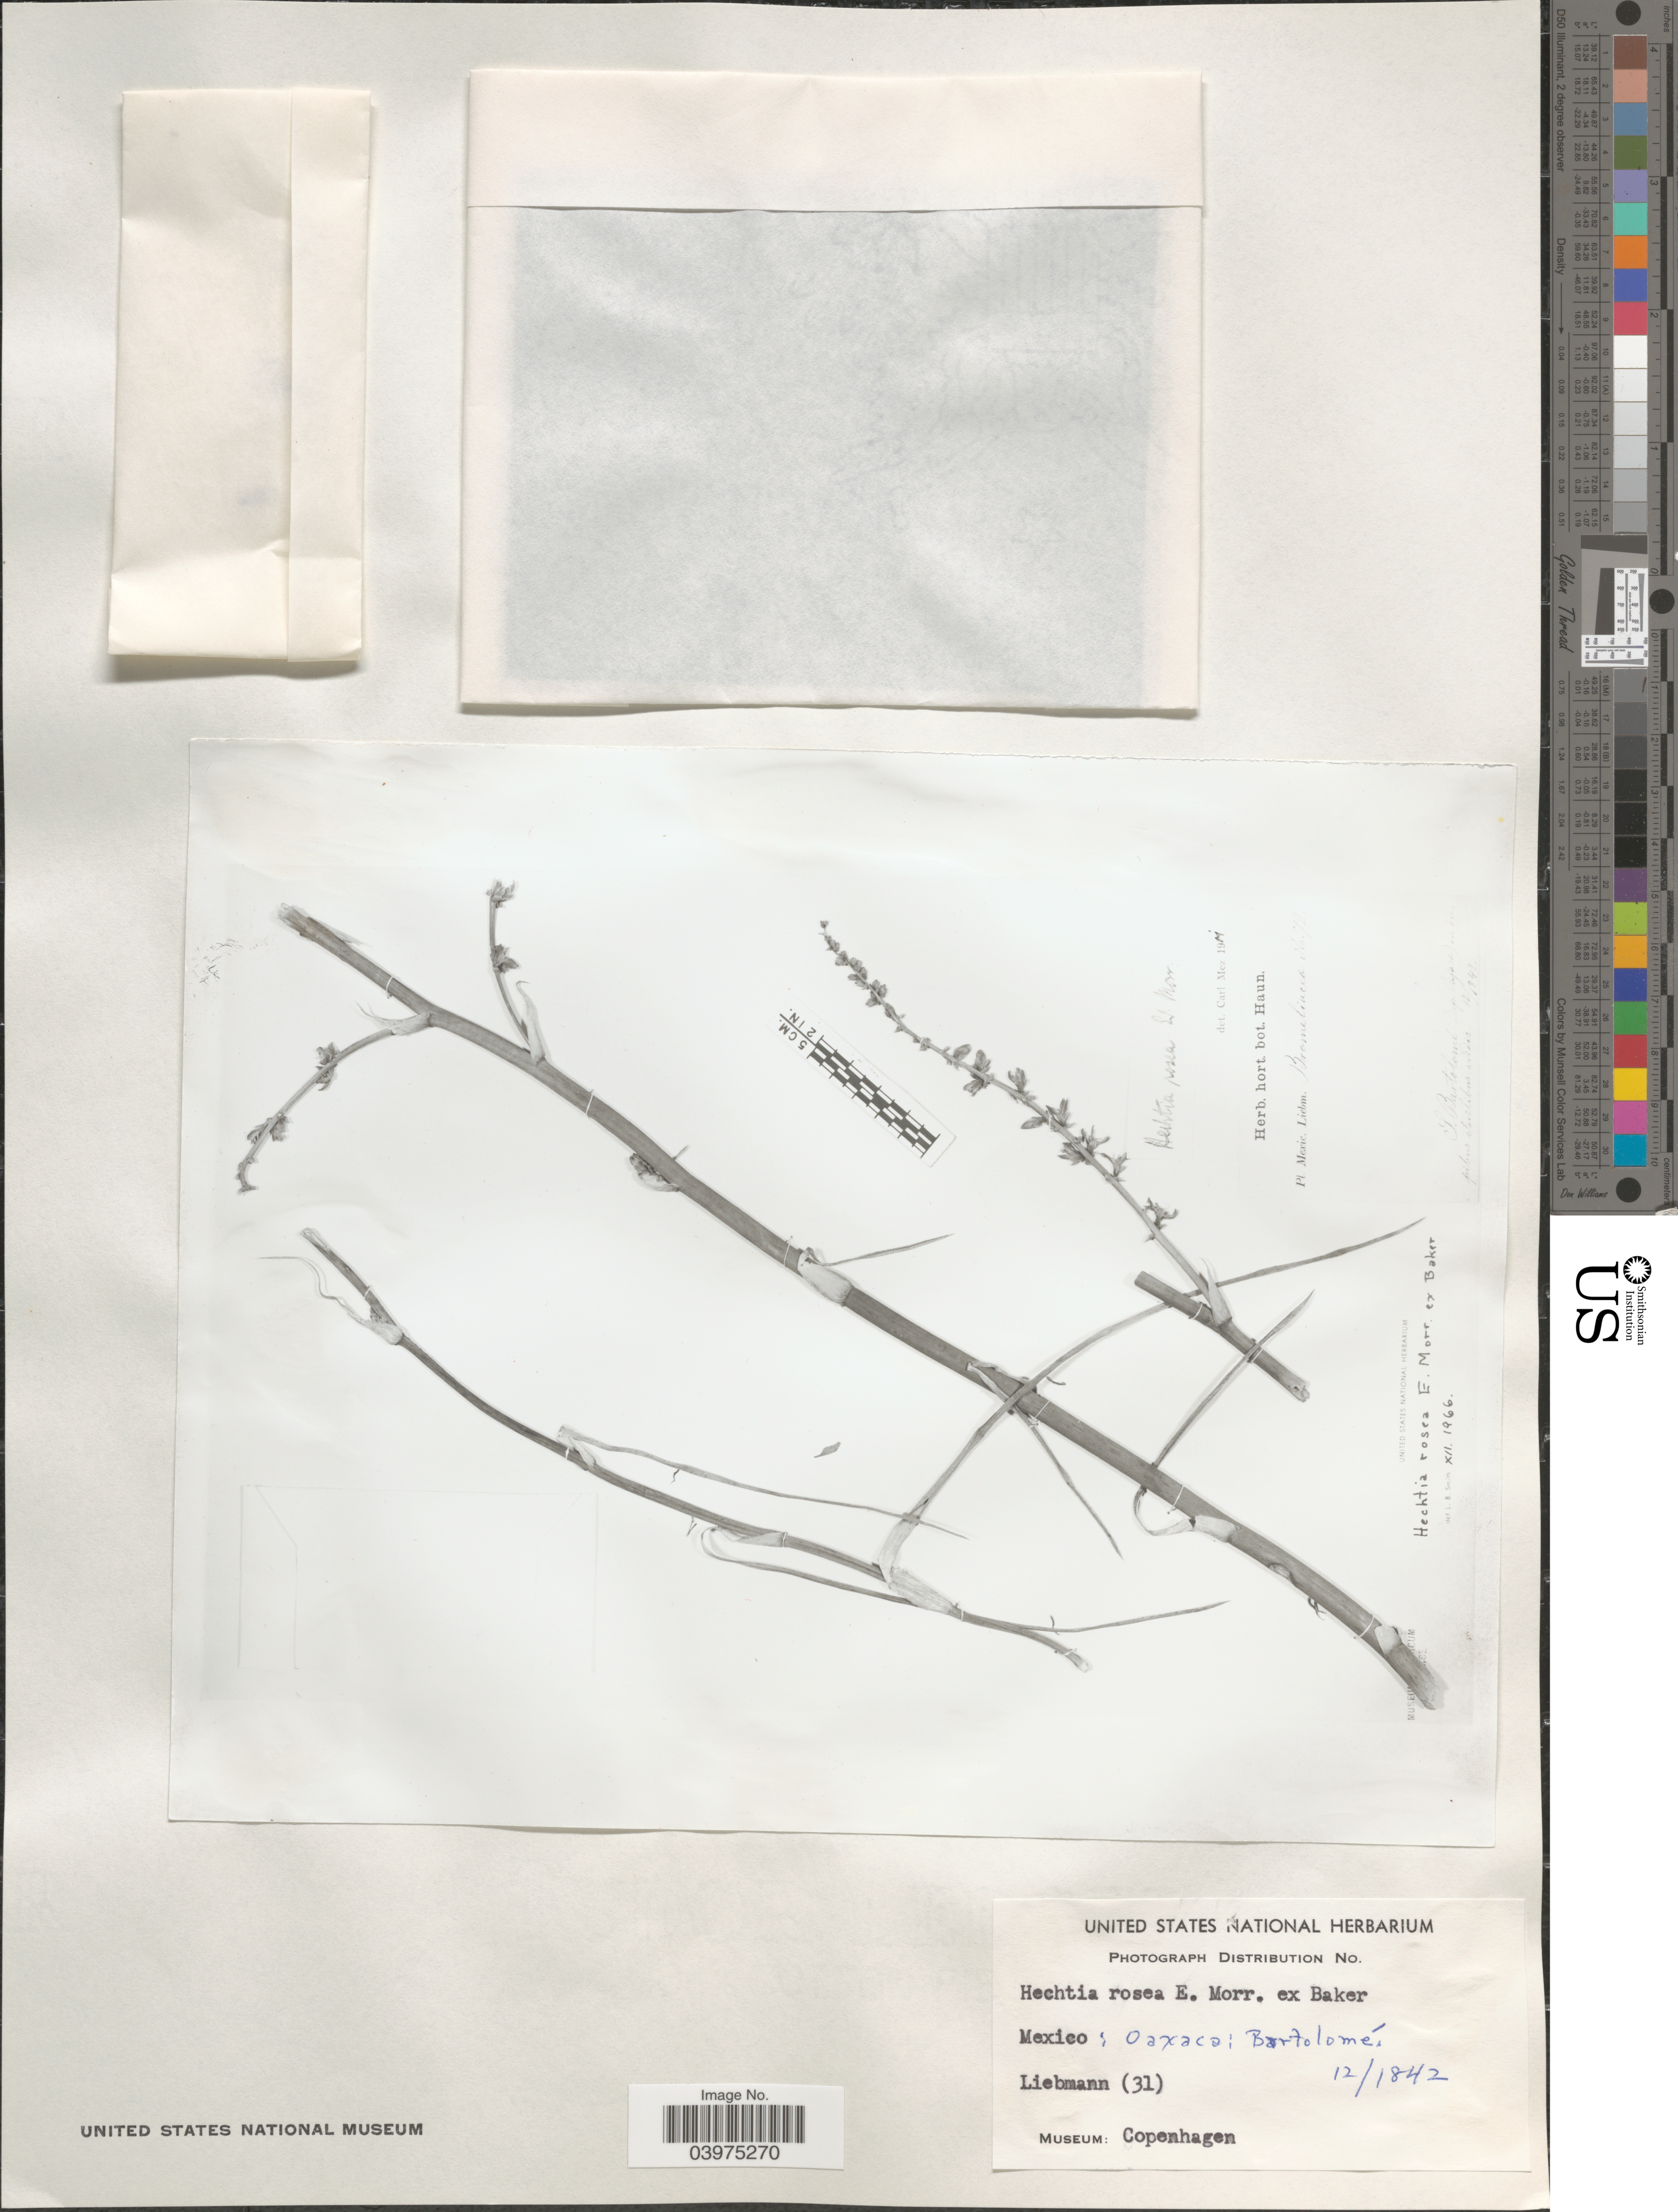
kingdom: Plantae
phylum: Tracheophyta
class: Liliopsida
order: Poales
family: Bromeliaceae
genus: Hechtia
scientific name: Hechtia rosea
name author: É. Morren ex Baker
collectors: Liebmann, --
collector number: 31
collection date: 1842-12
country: Mexico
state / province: Oaxaca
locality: Bartolomé.